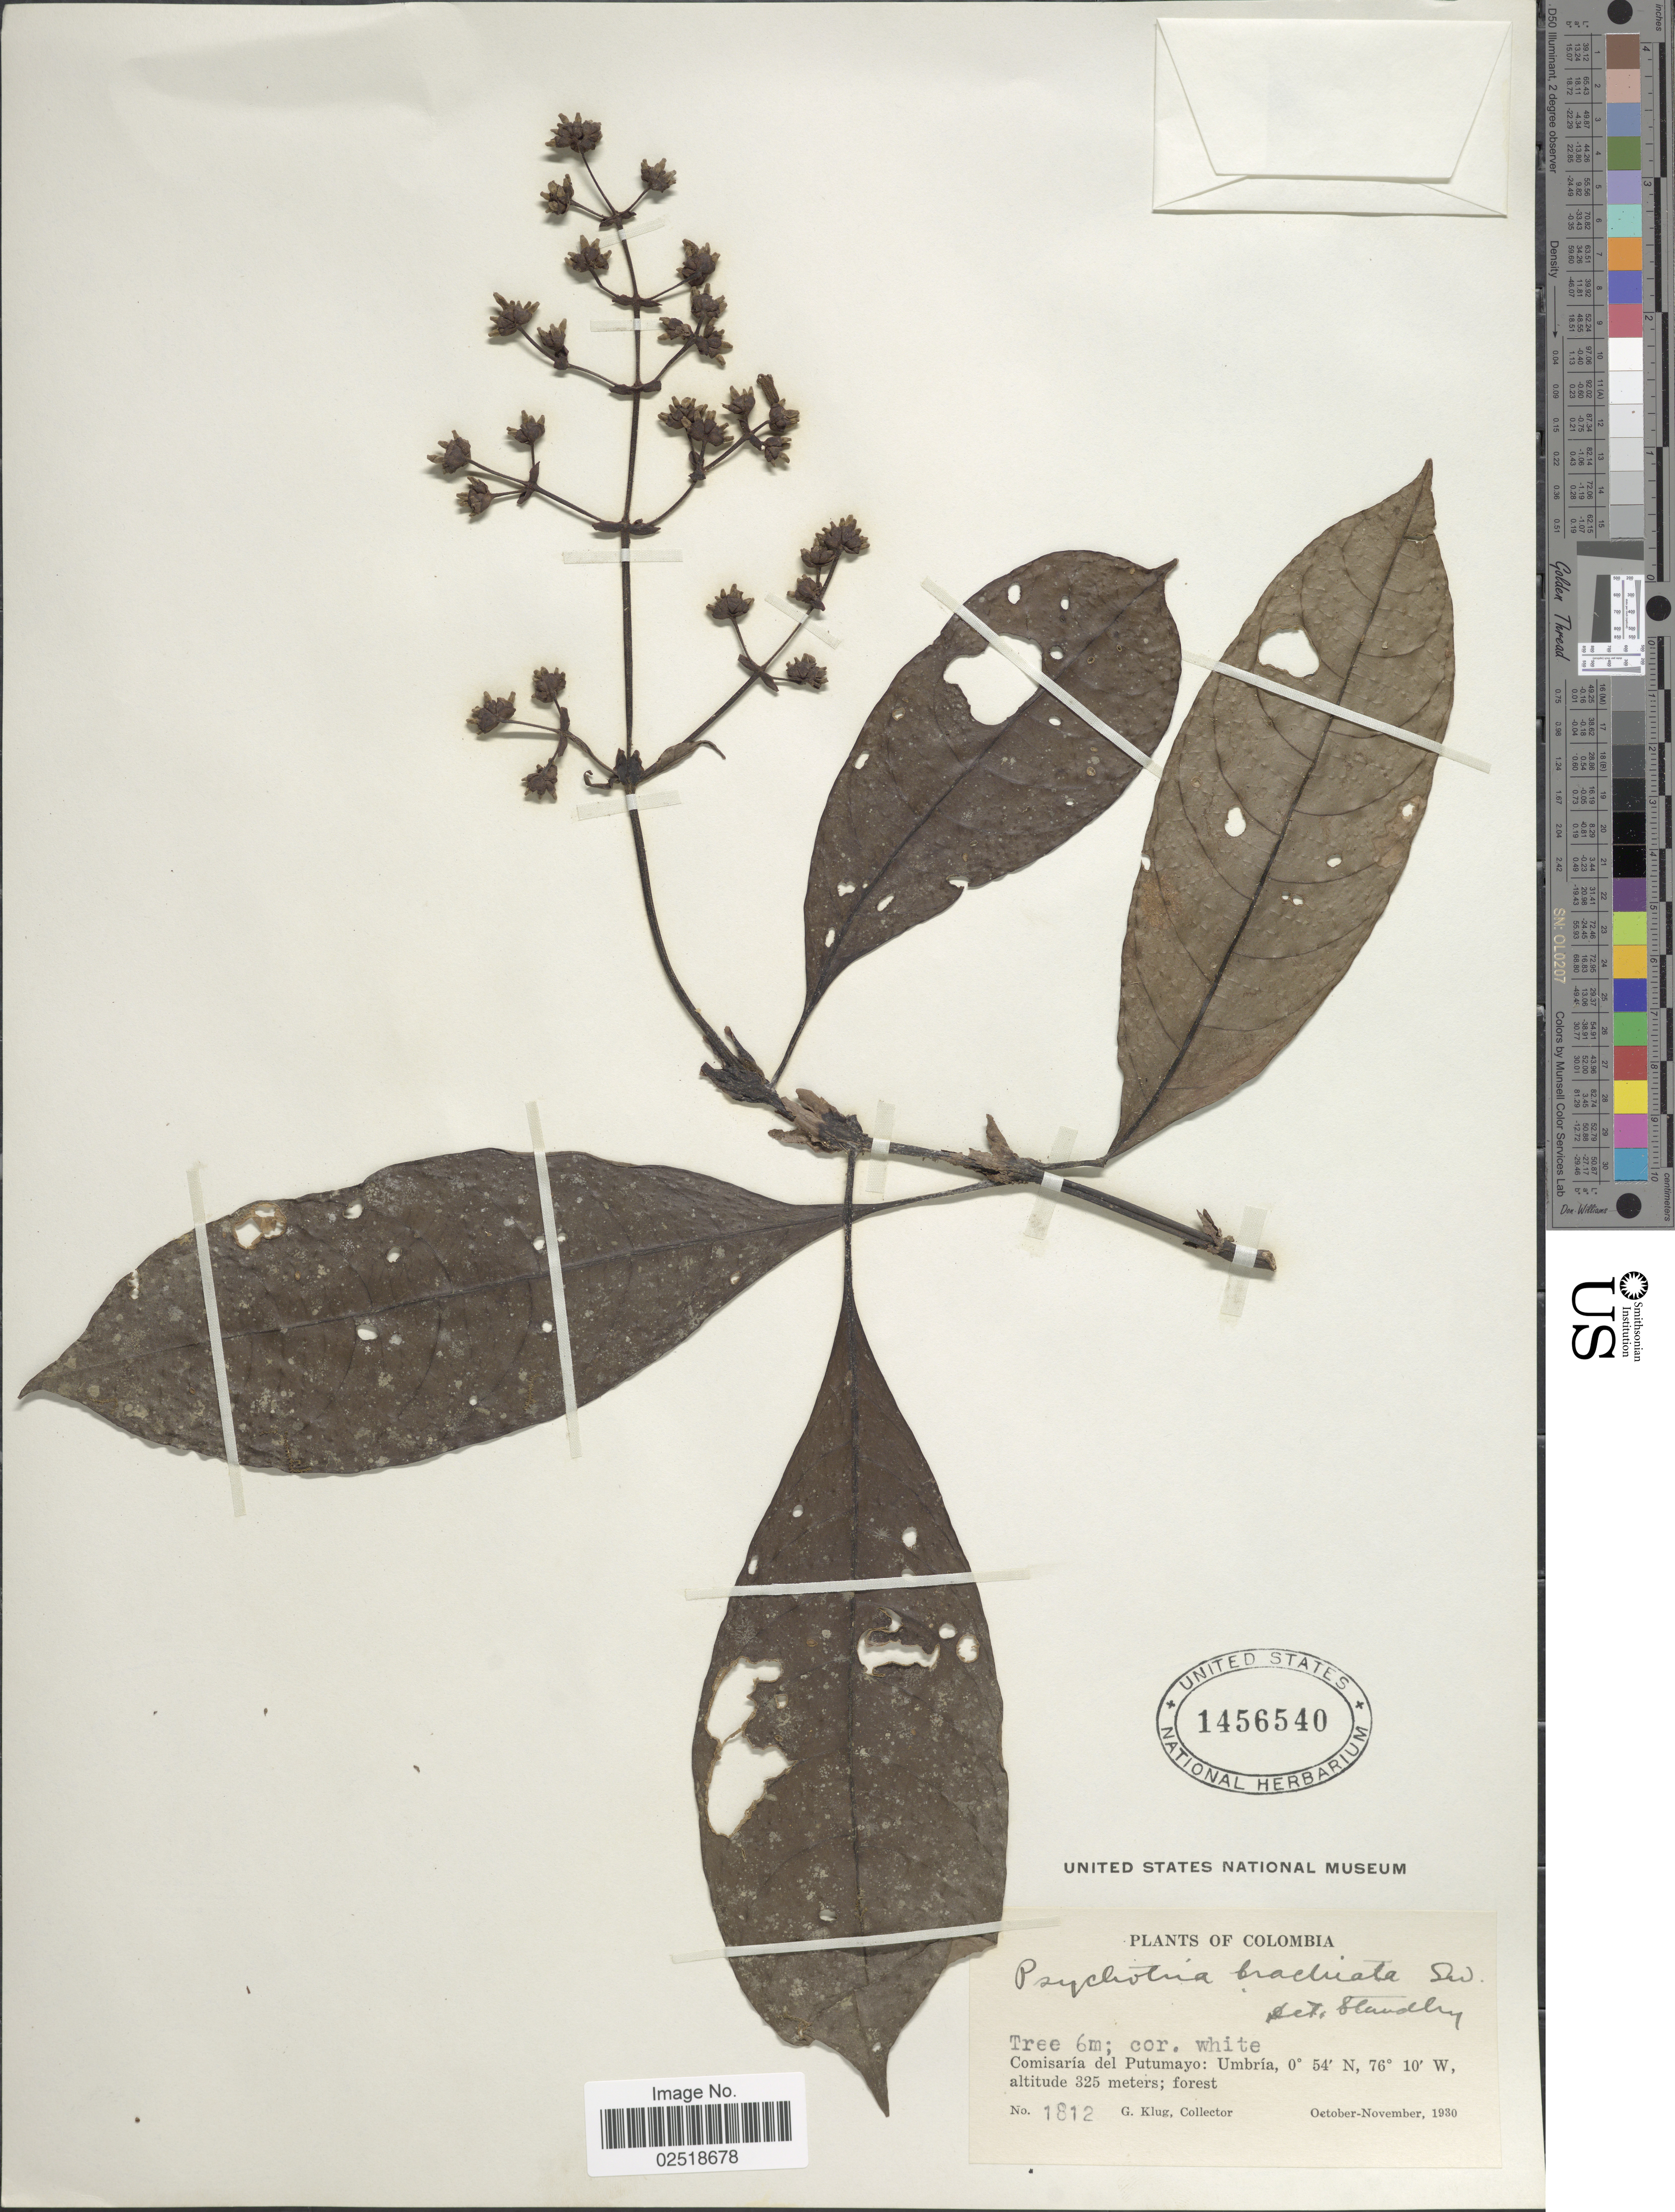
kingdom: Plantae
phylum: Tracheophyta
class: Magnoliopsida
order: Gentianales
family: Rubiaceae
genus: Psychotria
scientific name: Psychotria caerulea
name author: Ruiz & Pav.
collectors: G. Klug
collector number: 1812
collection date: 1930-10/1930-11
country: Colombia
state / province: Putumayo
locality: Comisaría del Putumayo: Umbría; forest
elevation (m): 325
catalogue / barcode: US 1456540